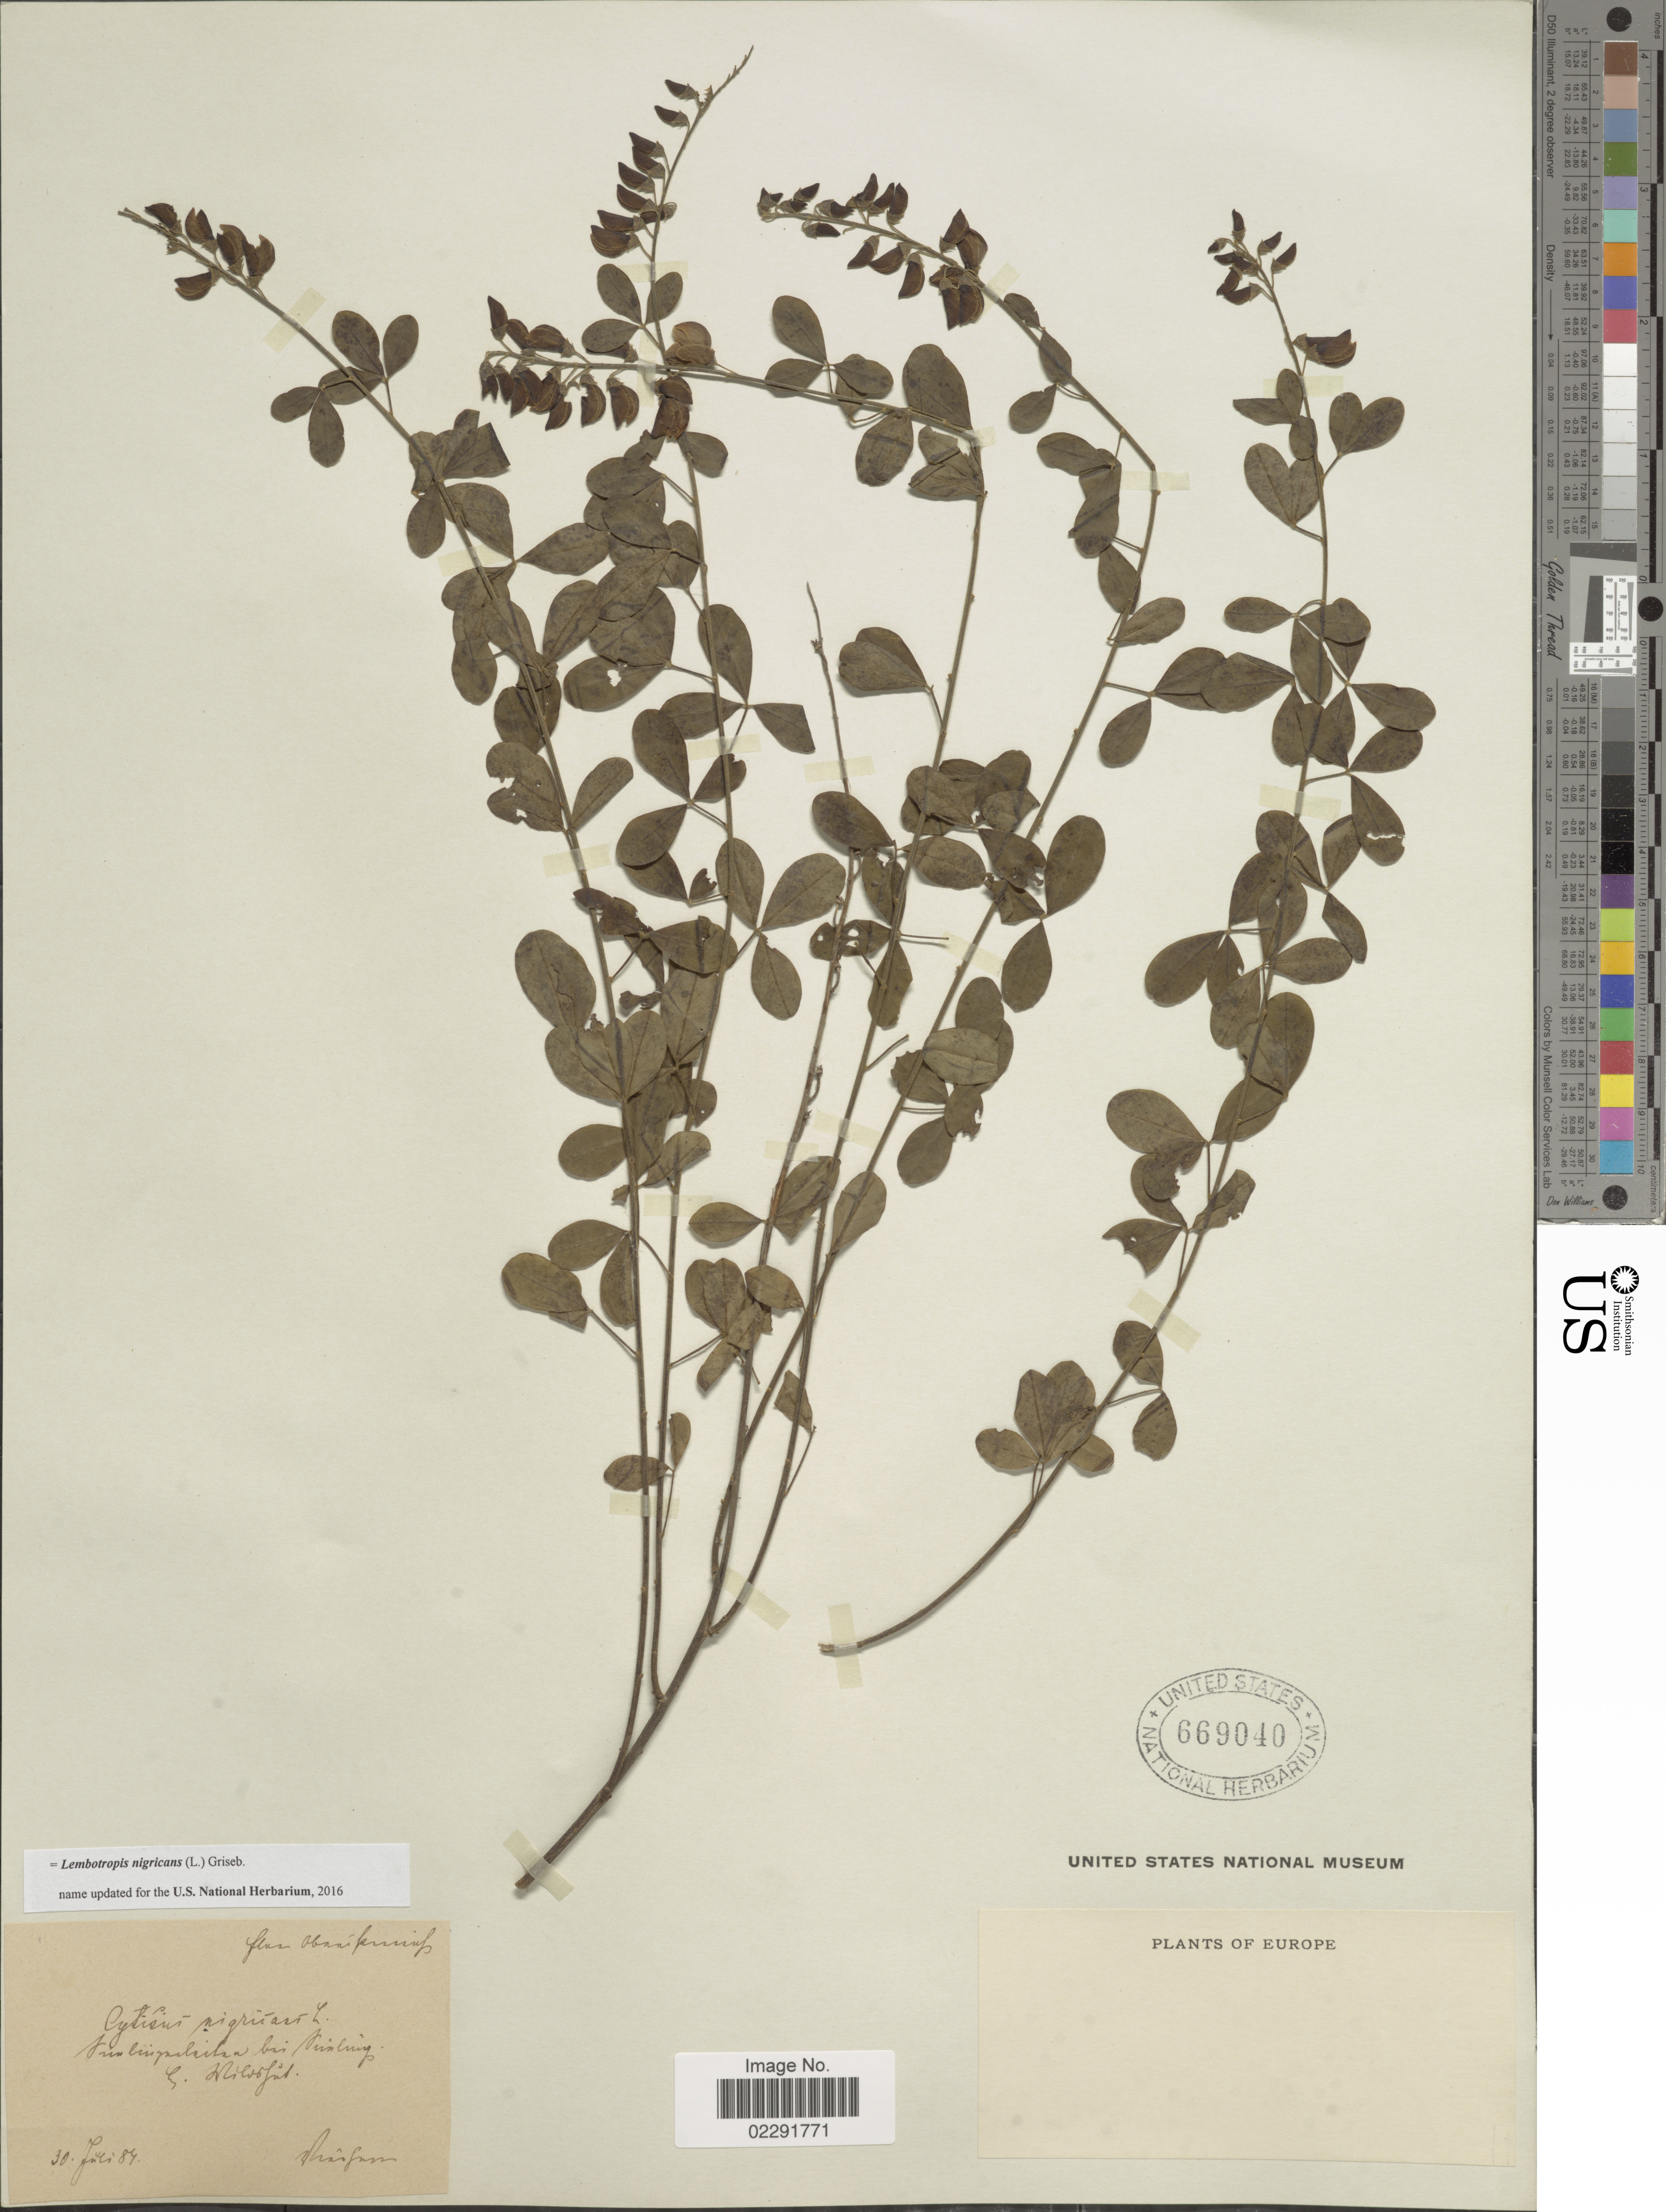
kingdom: Plantae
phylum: Tracheophyta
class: Magnoliopsida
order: Fabales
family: Fabaceae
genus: Lembotropis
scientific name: Lembotropis nigricans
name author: (L.) Griseb.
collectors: F. Vierhapper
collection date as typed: Transcribed d/m/y: 30/7/84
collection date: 1884-07-30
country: Austria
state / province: Oberosterreich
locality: Simlingerleiten bei Simling, Bez. Wildshut.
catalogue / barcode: US 669040